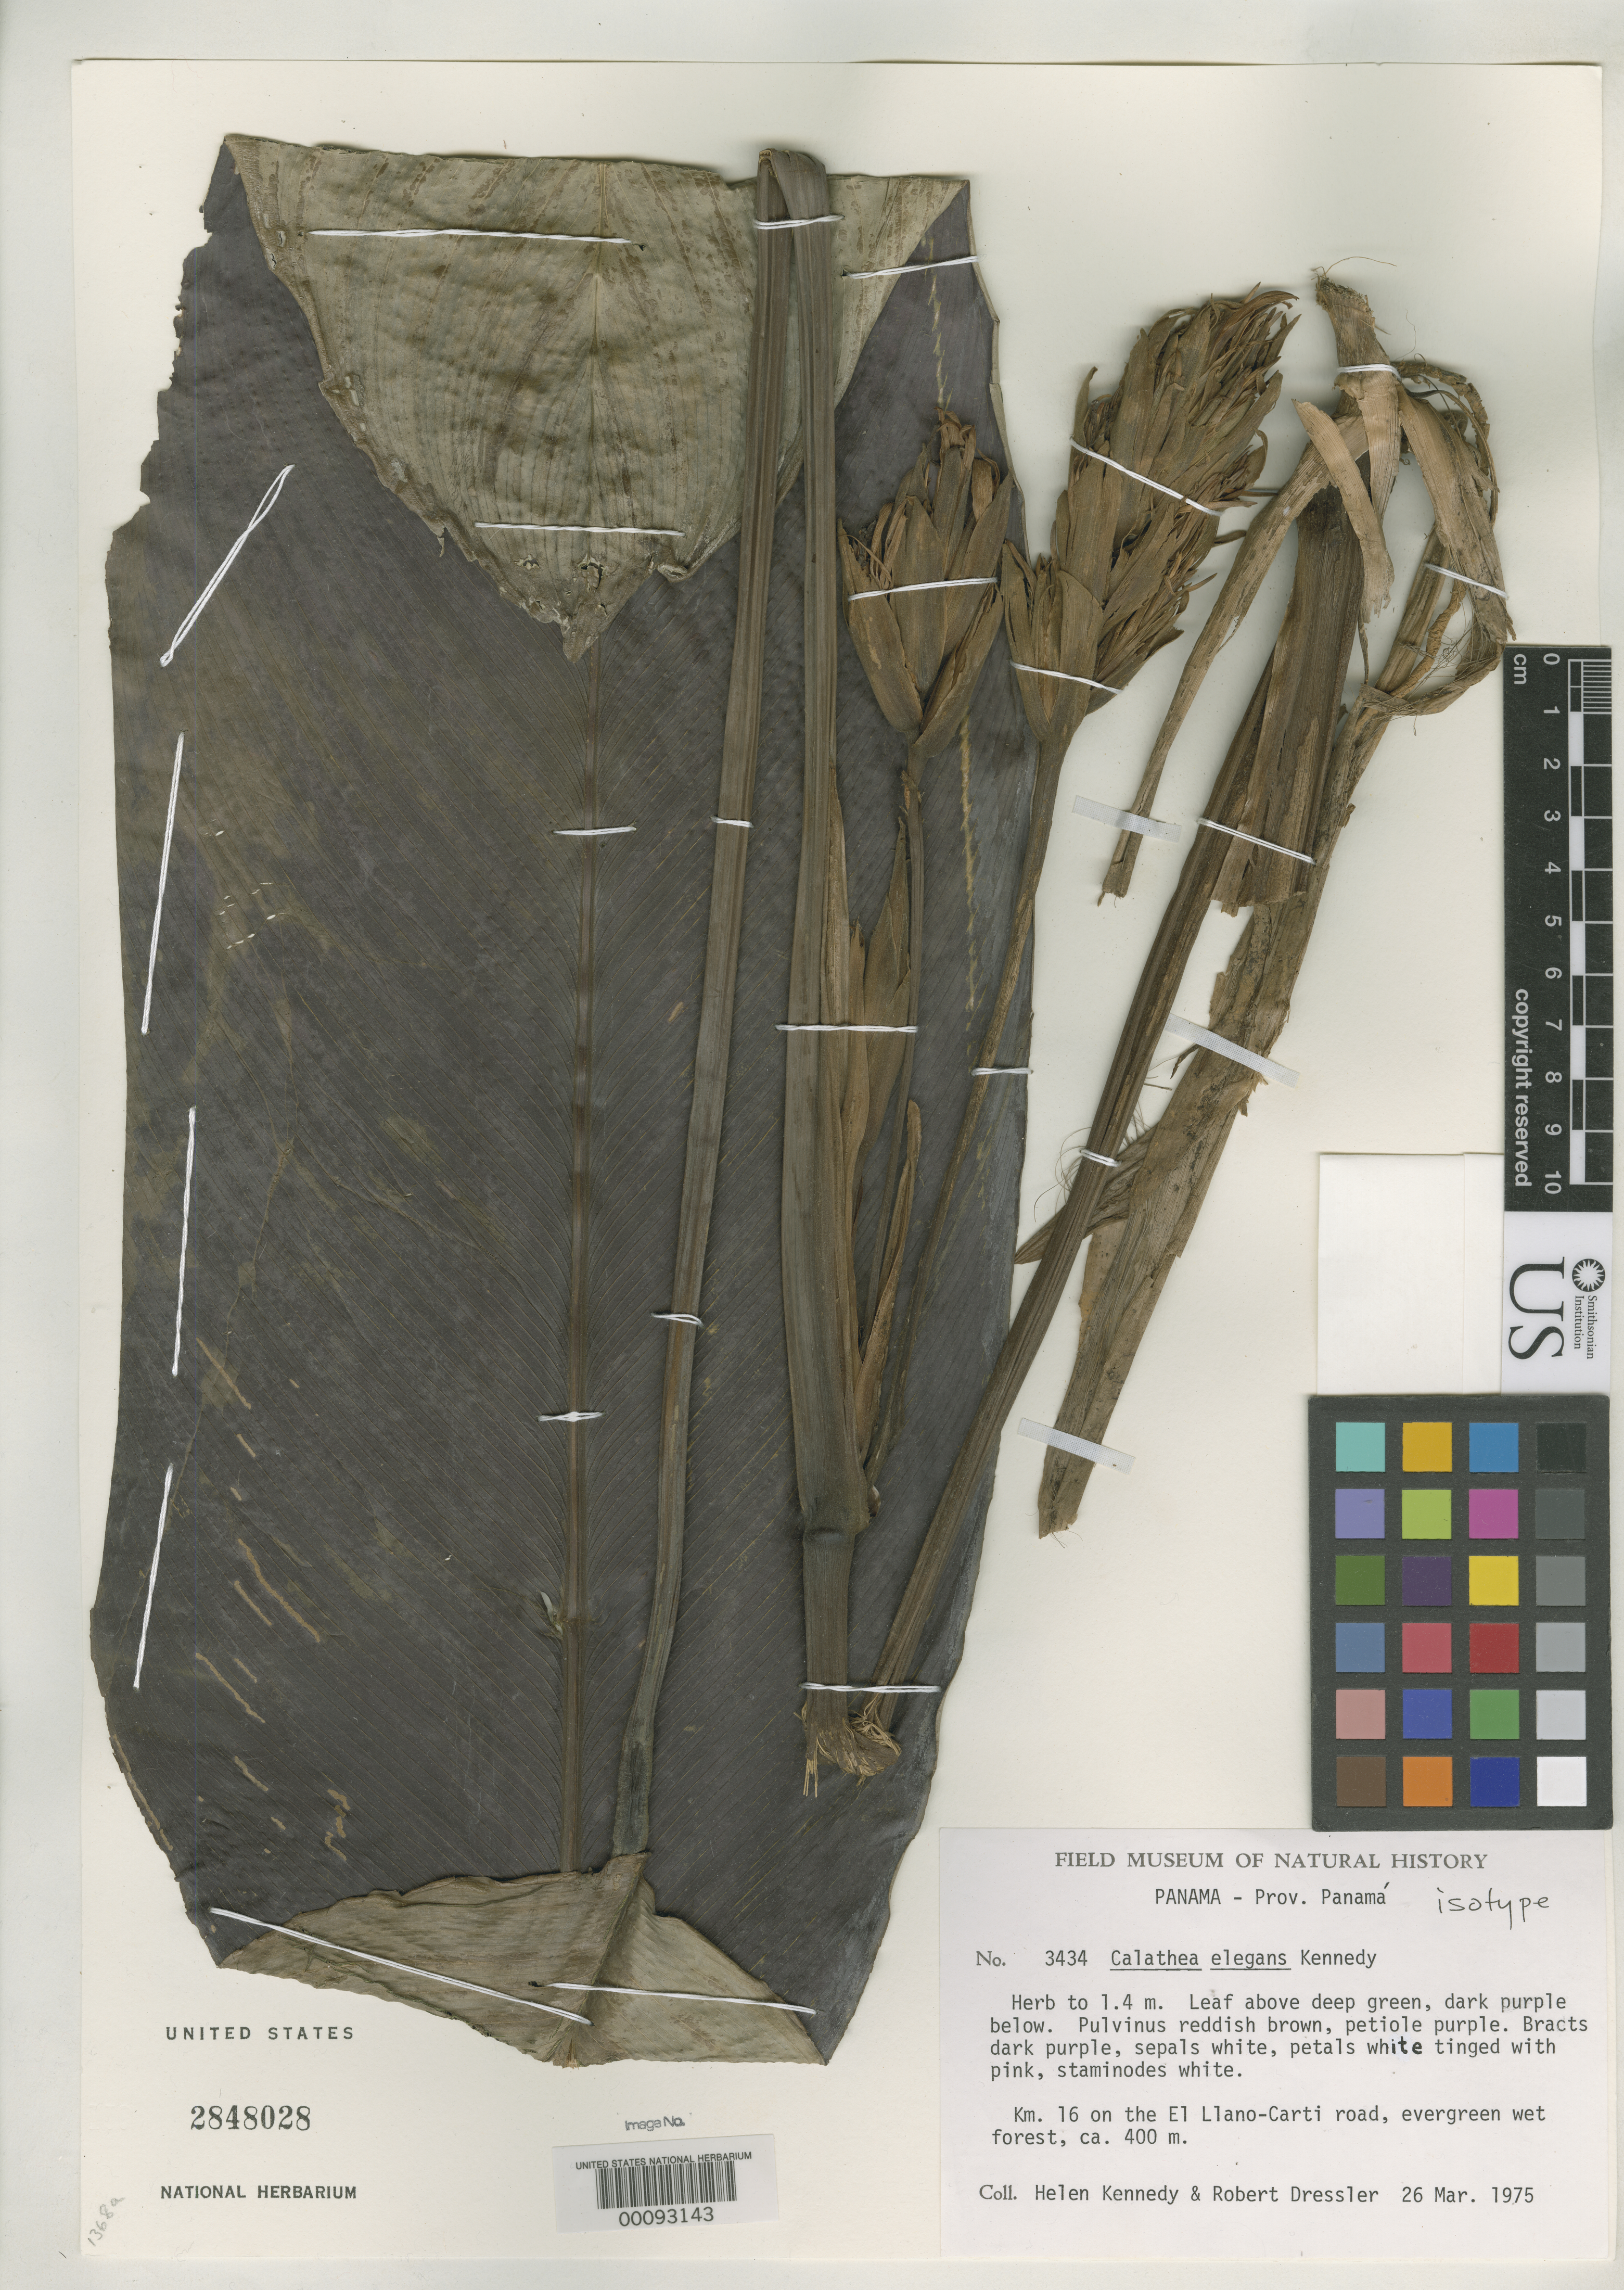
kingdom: Plantae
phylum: Tracheophyta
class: Liliopsida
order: Zingiberales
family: Marantaceae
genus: Calathea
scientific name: Calathea elegans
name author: H. Kenn.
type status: Isotype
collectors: H. Kennedy & R. Dressler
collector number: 3434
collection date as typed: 26 Mar 1975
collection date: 1975-03-26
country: Panama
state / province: Panamá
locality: On El Llano-Carti road.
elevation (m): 400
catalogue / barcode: US 2848028